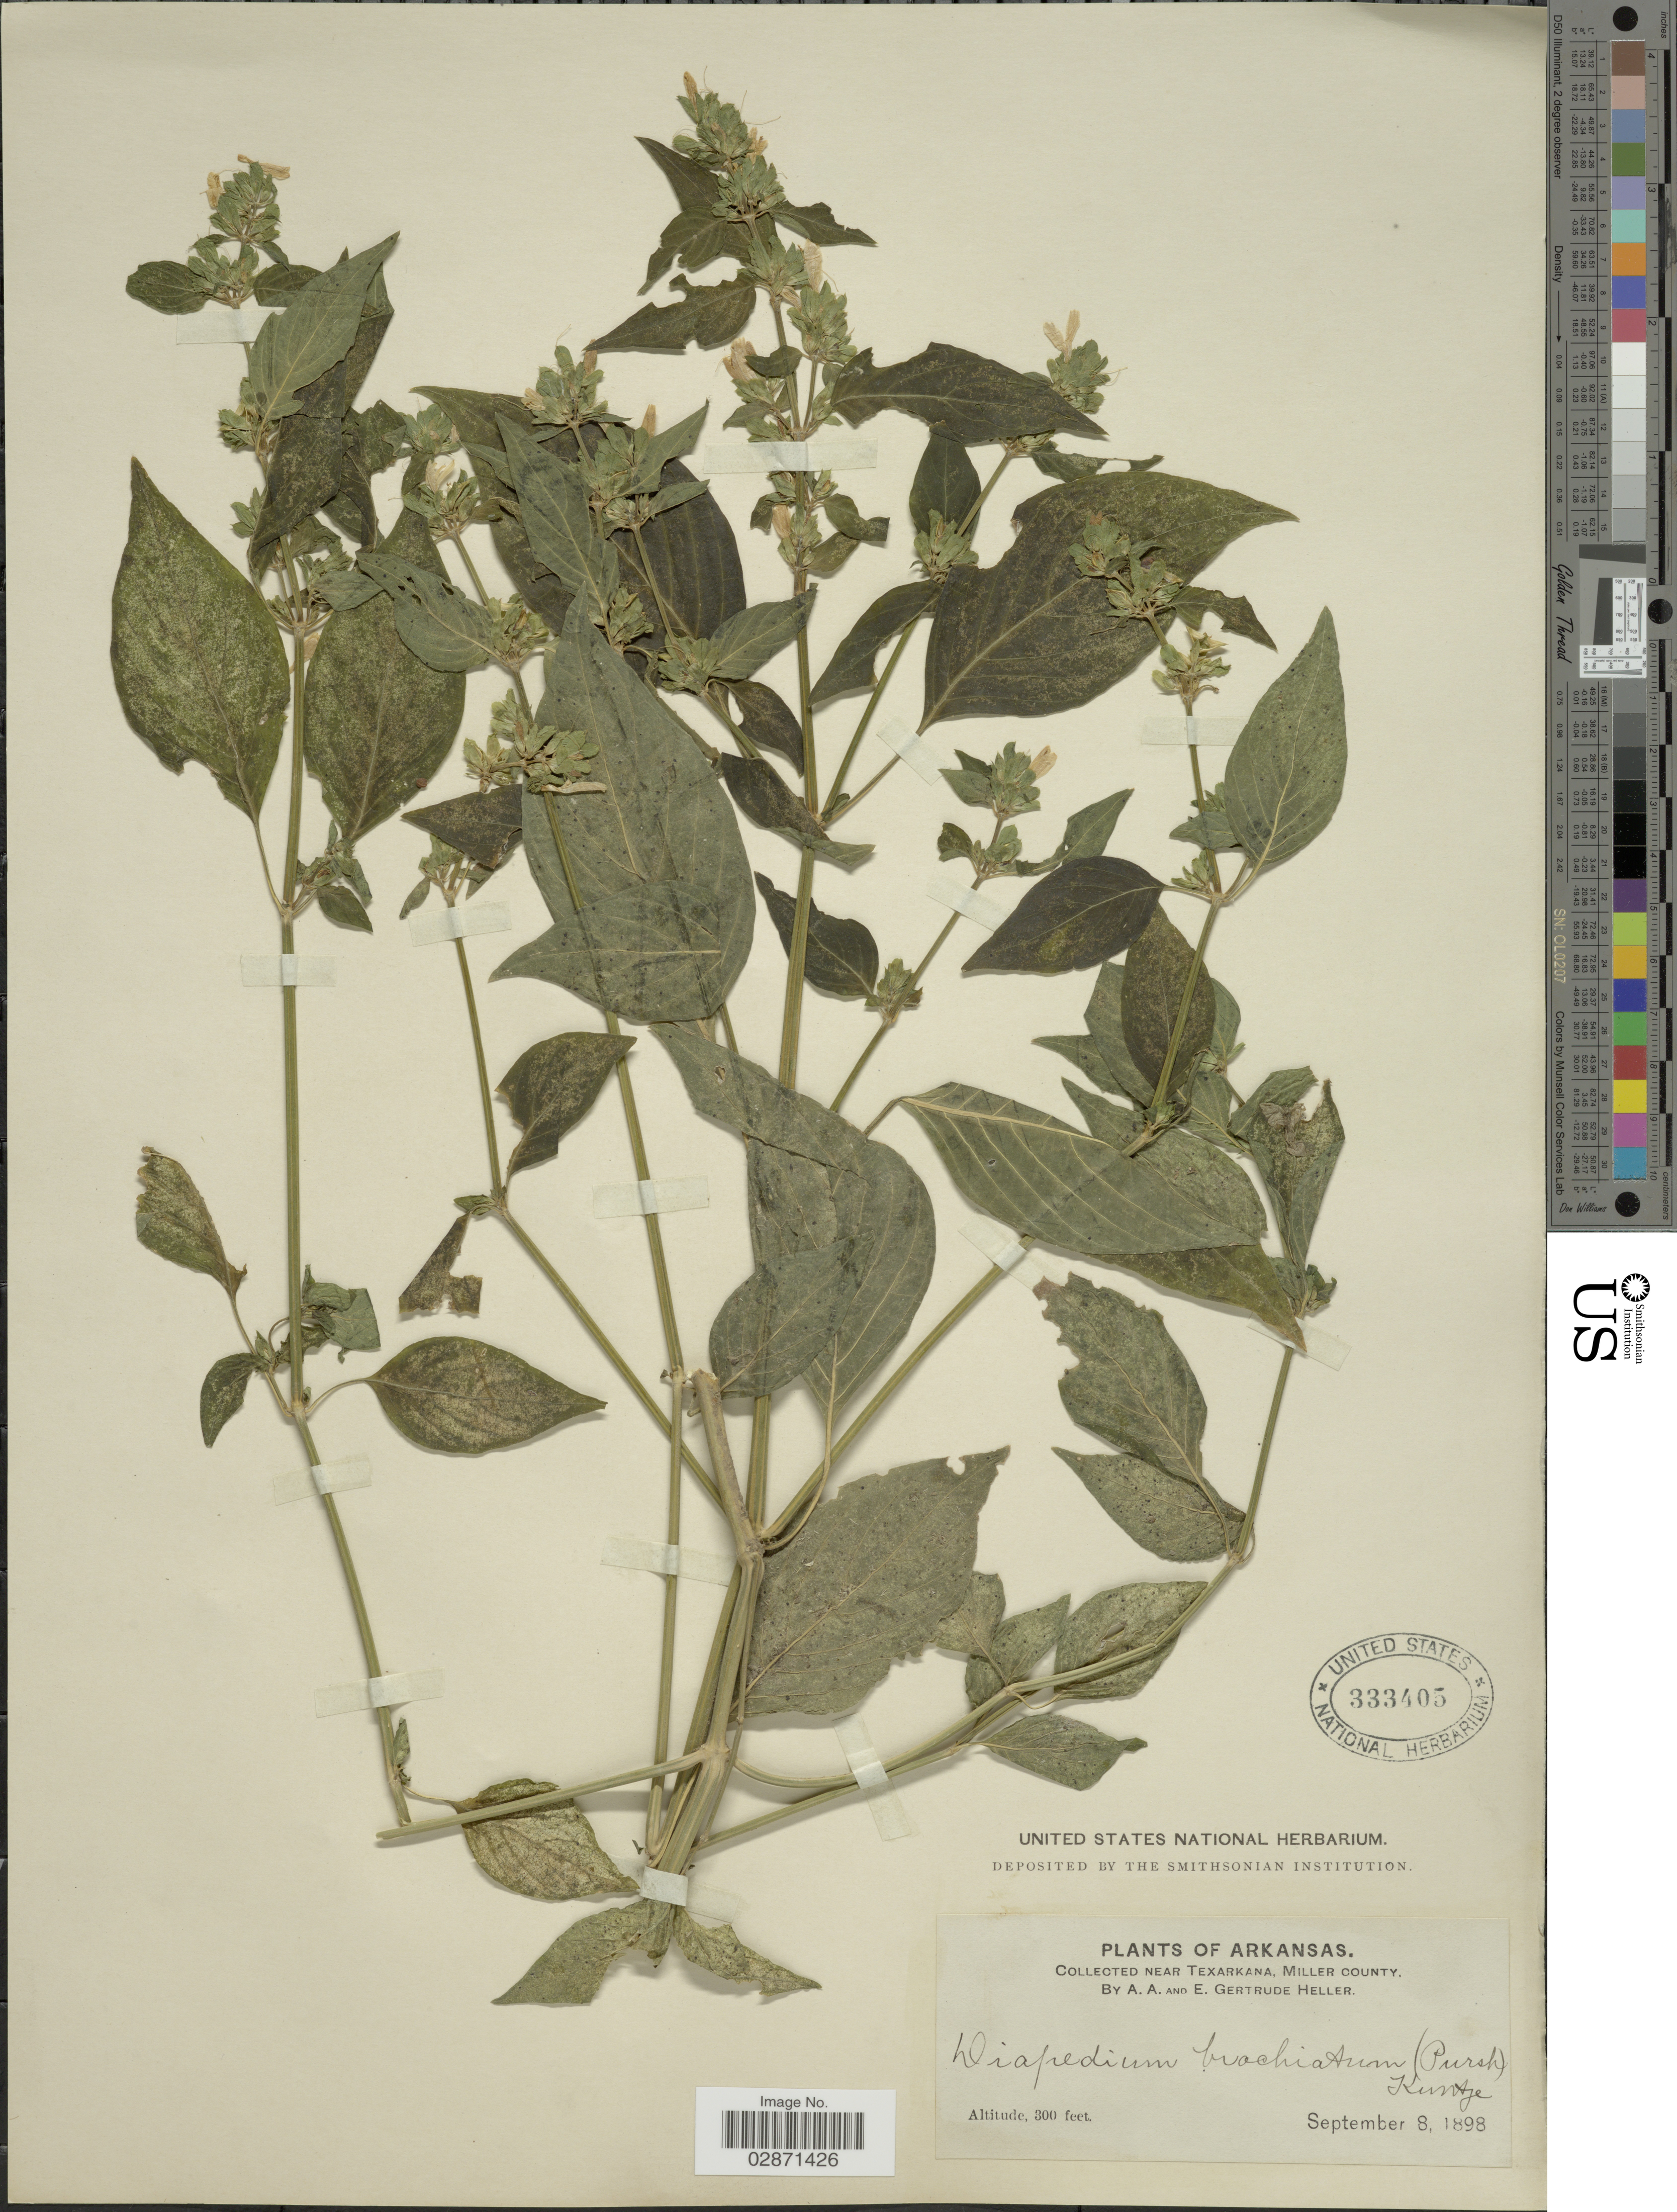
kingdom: Plantae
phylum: Tracheophyta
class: Magnoliopsida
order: Lamiales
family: Acanthaceae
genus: Dicliptera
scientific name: Dicliptera brachiata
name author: (Pursh) Spreng.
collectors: A. A. Heller & E. G. Heller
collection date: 1898-09-08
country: United States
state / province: Arkansas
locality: Collected near Texarkana, Miller County.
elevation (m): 91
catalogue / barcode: US 333405